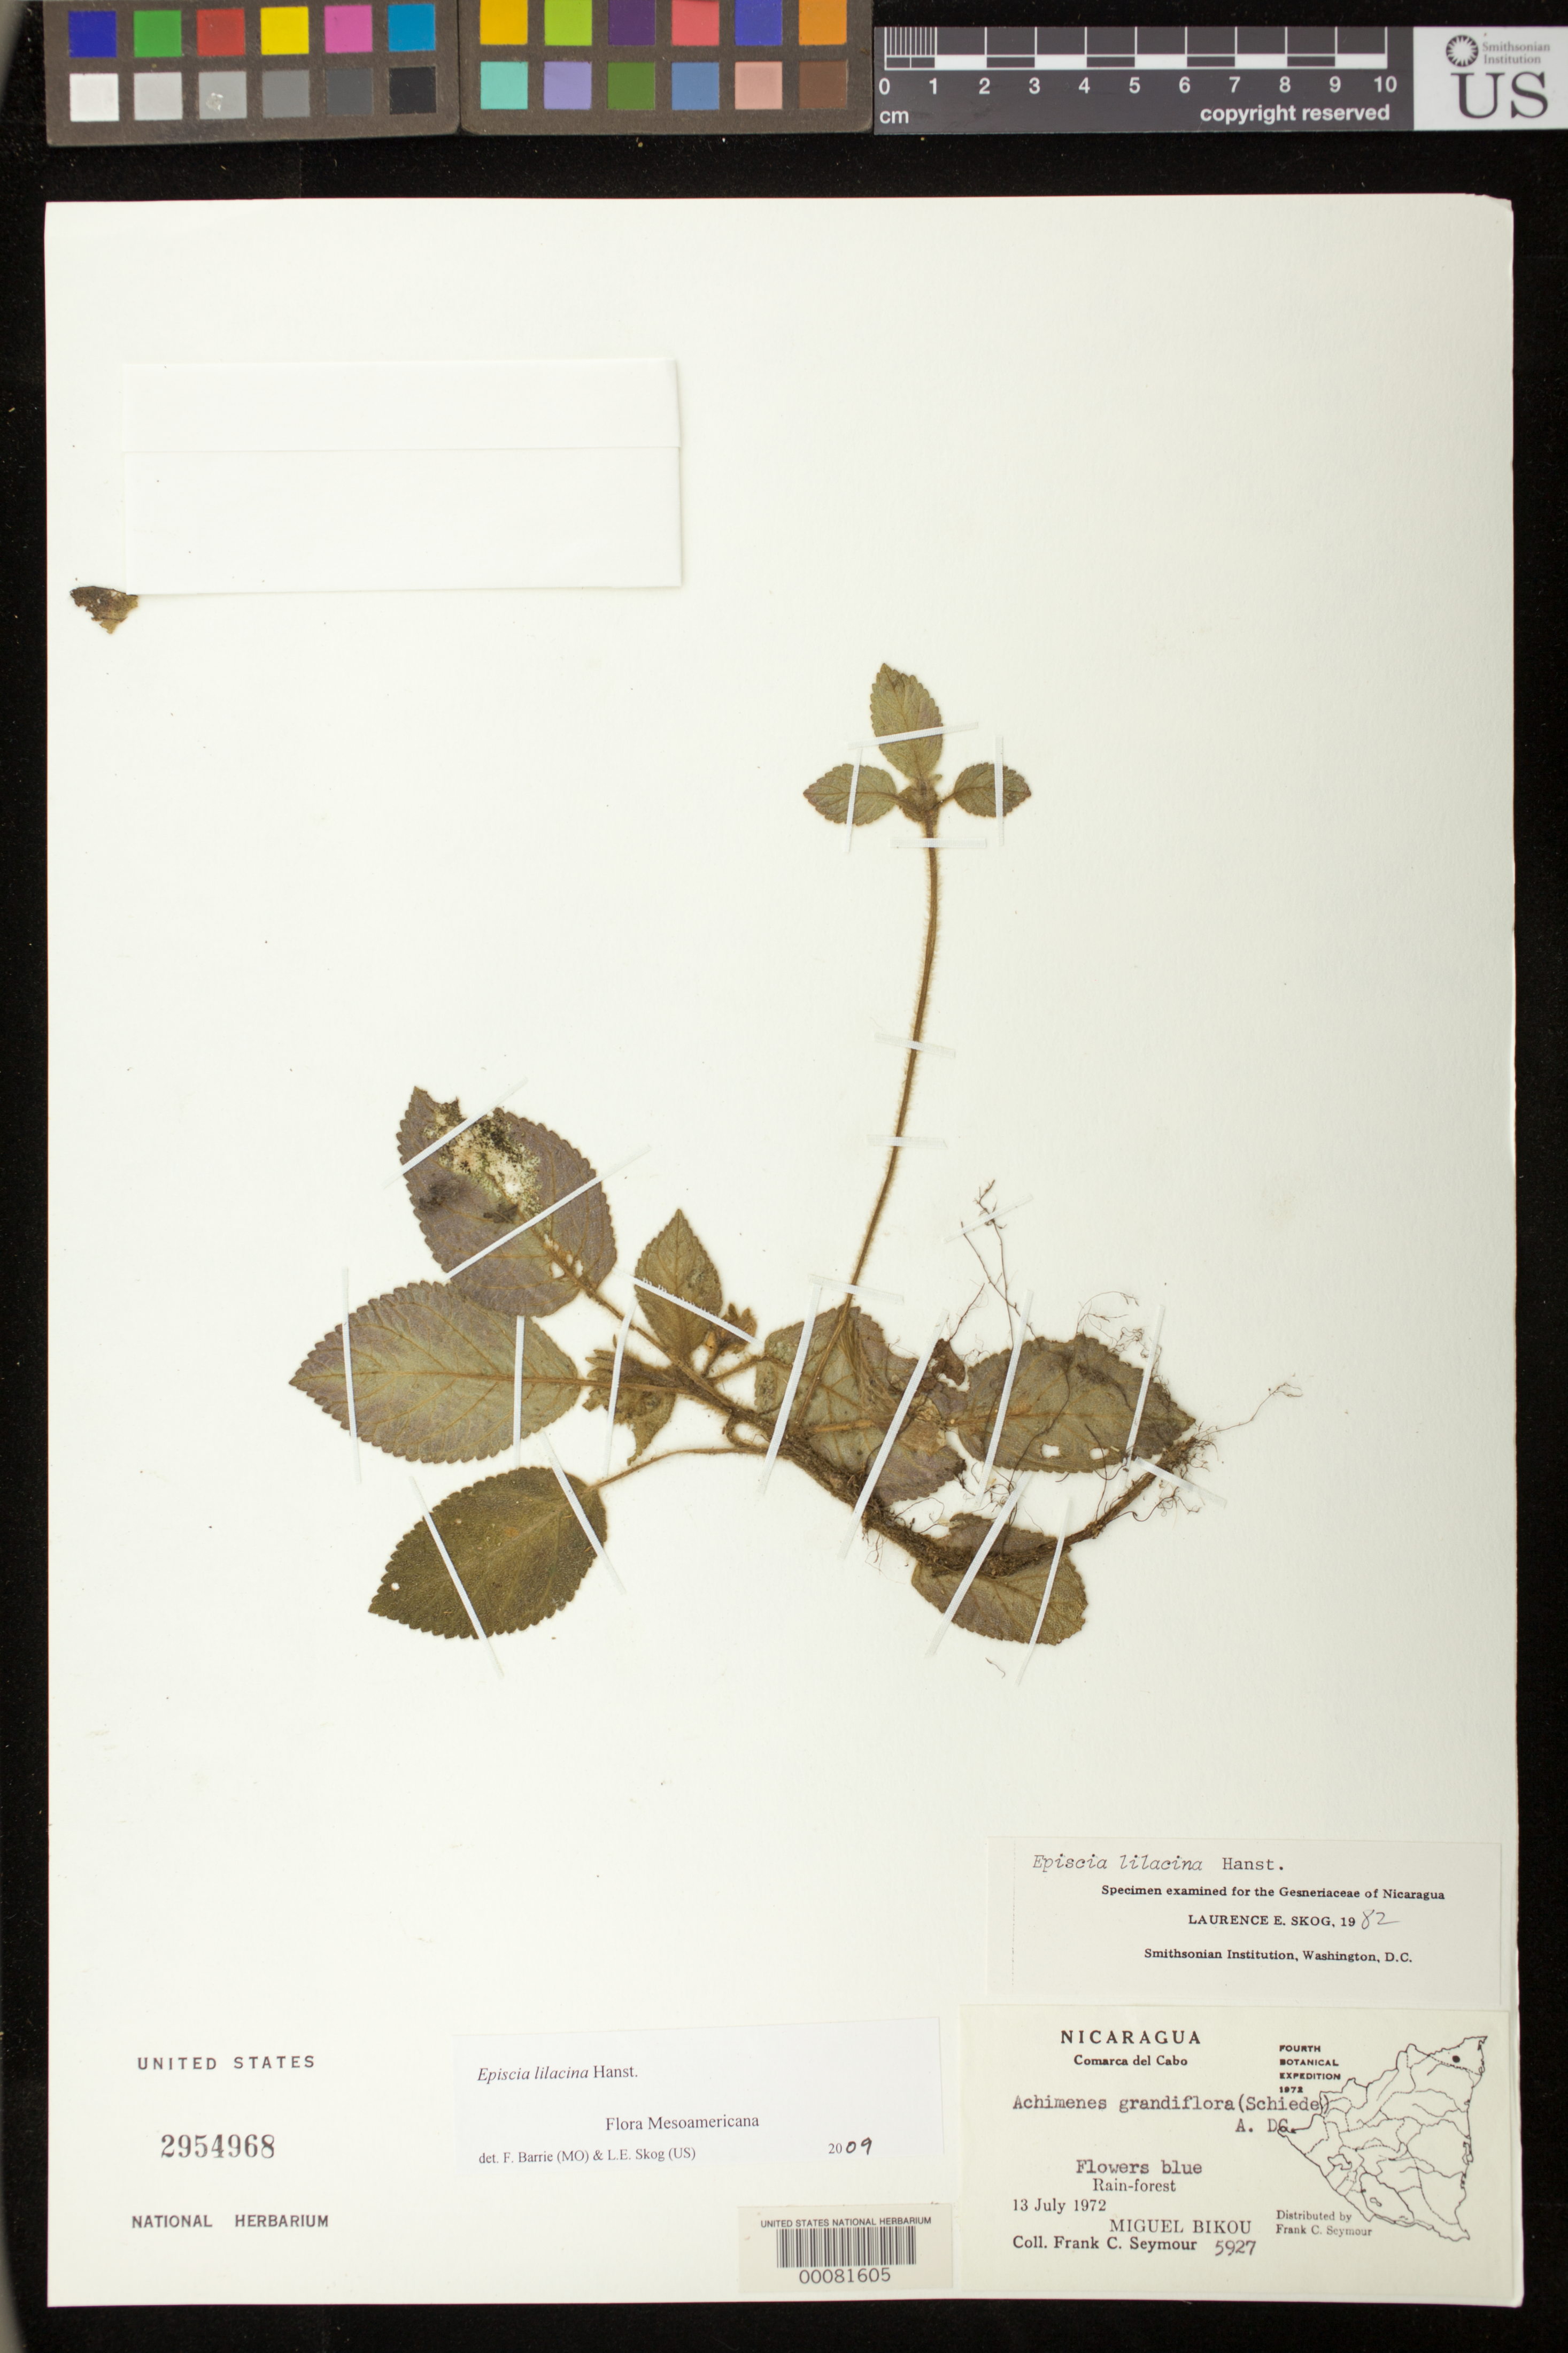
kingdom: Plantae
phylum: Tracheophyta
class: Magnoliopsida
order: Lamiales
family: Gesneriaceae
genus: Episcia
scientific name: Episcia lilacina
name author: Hanst.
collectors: F. C. Seymour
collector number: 5927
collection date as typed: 13 Jul 1972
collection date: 1972-07-13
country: Nicaragua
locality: Comarca del Cabo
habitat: Rain-forest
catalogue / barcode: US 2954968